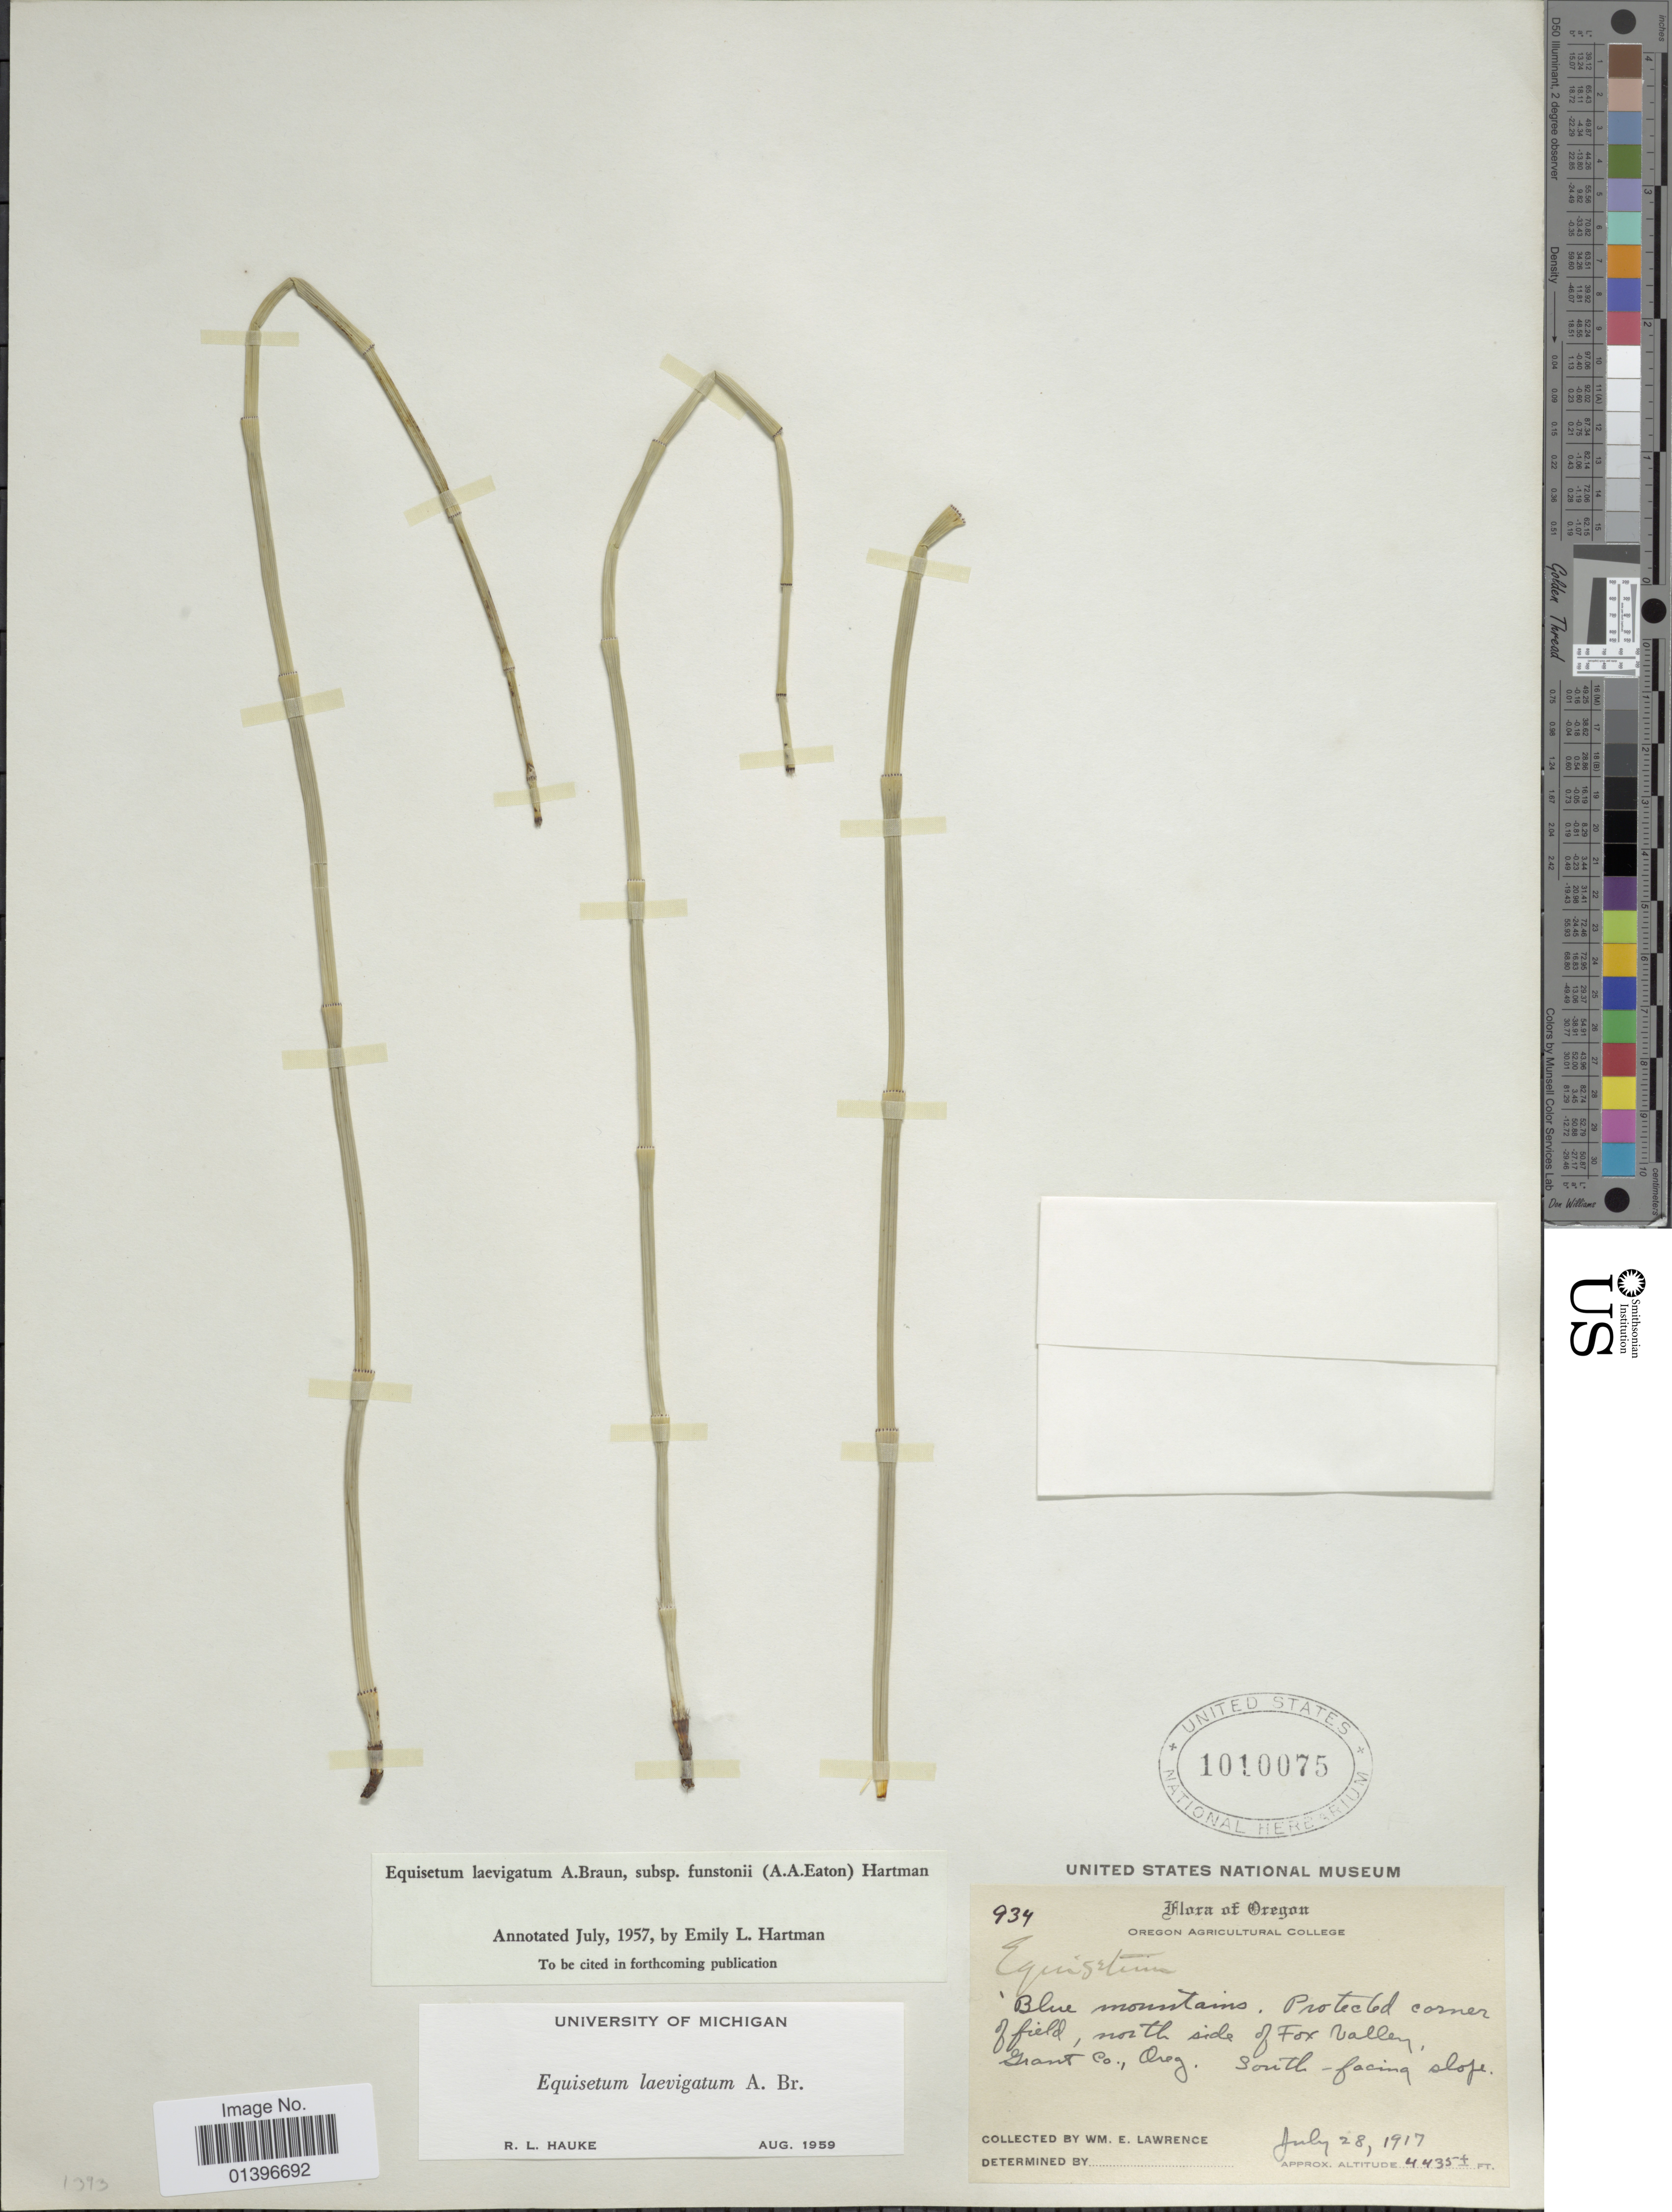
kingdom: Plantae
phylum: Tracheophyta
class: Polypodiopsida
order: Equisetales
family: Equisetaceae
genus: Equisetum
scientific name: Equisetum laevigatum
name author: A. Braun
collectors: W. Lawrence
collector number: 934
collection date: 1917-07-28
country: United States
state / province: Oregon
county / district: Grant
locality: Blue mountains. Protected corner of field, north side of Fox Valley, Grant Co.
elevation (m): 1352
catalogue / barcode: US 1010075